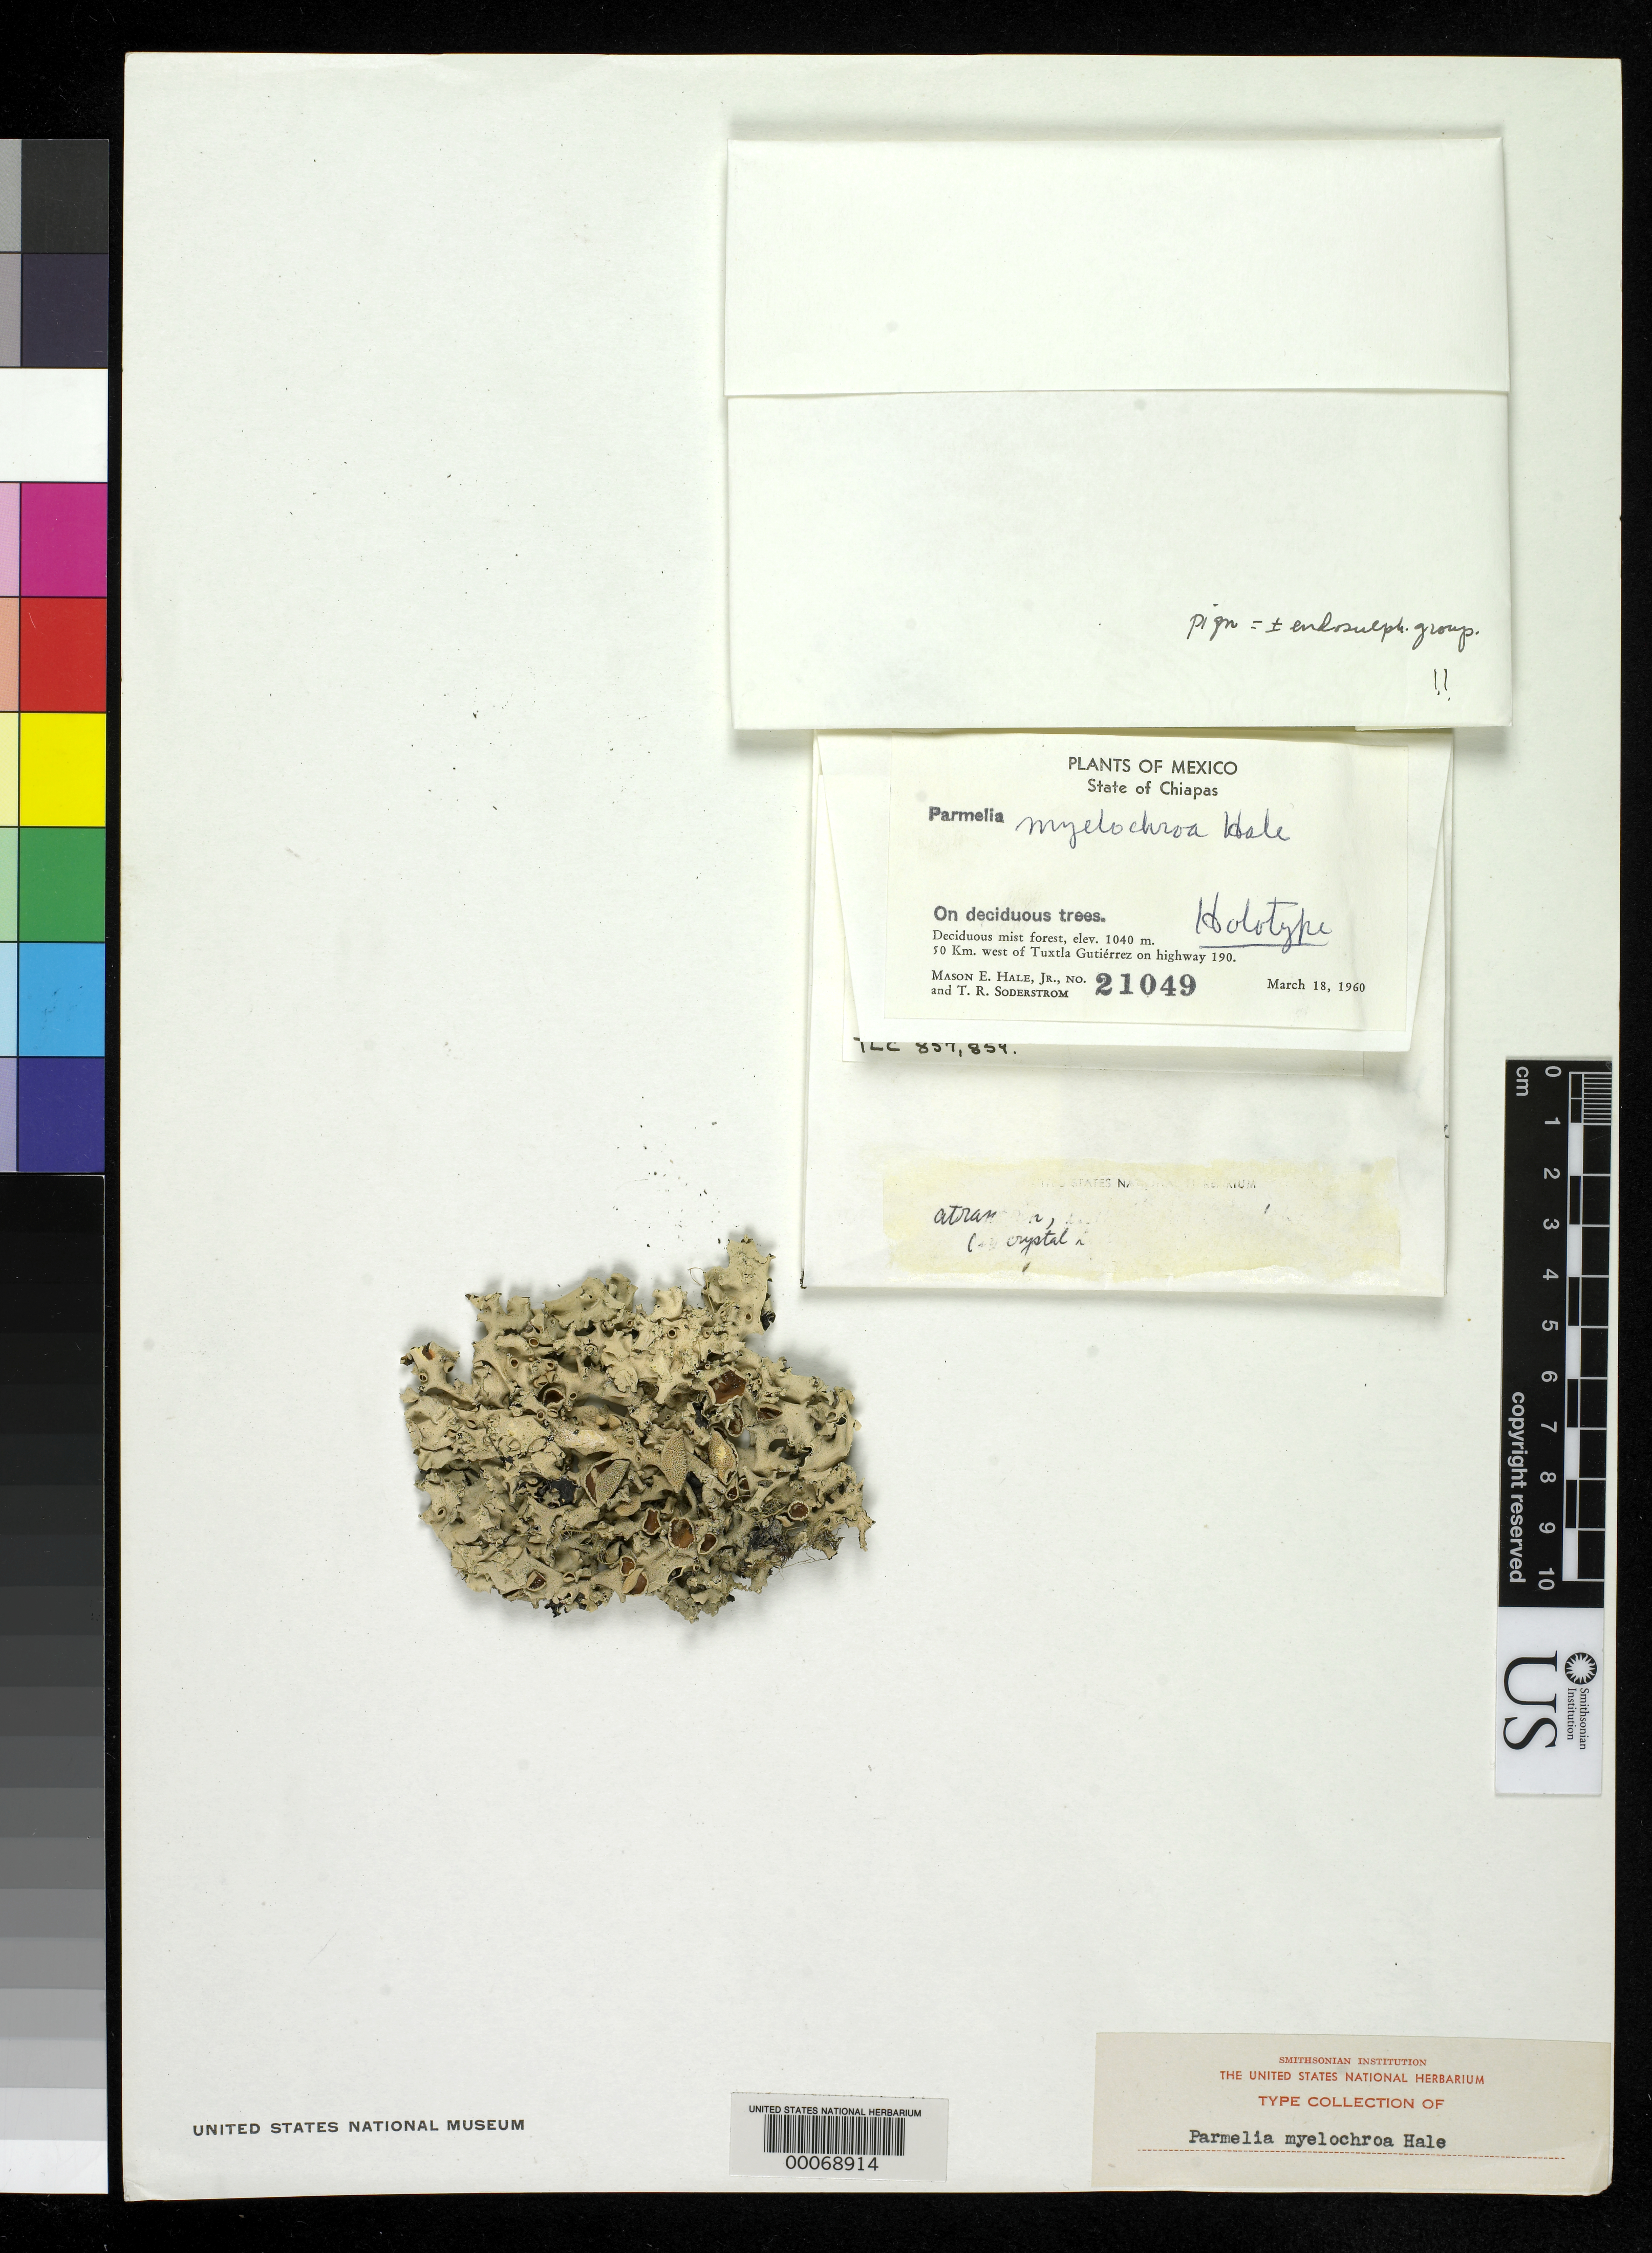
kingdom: Fungi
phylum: Ascomycota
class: Lecanoromycetes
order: Lecanorales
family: Parmeliaceae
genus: Parmelia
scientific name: Parmelia myelochroa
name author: Hale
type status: Holotype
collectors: M. Hale & T. R. Soderstrom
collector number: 21049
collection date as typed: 18 Mar 1960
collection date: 1960-03-18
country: Mexico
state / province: Chiapas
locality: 50 km W of Tuxtla Gutierrez on Hwy 190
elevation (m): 1040